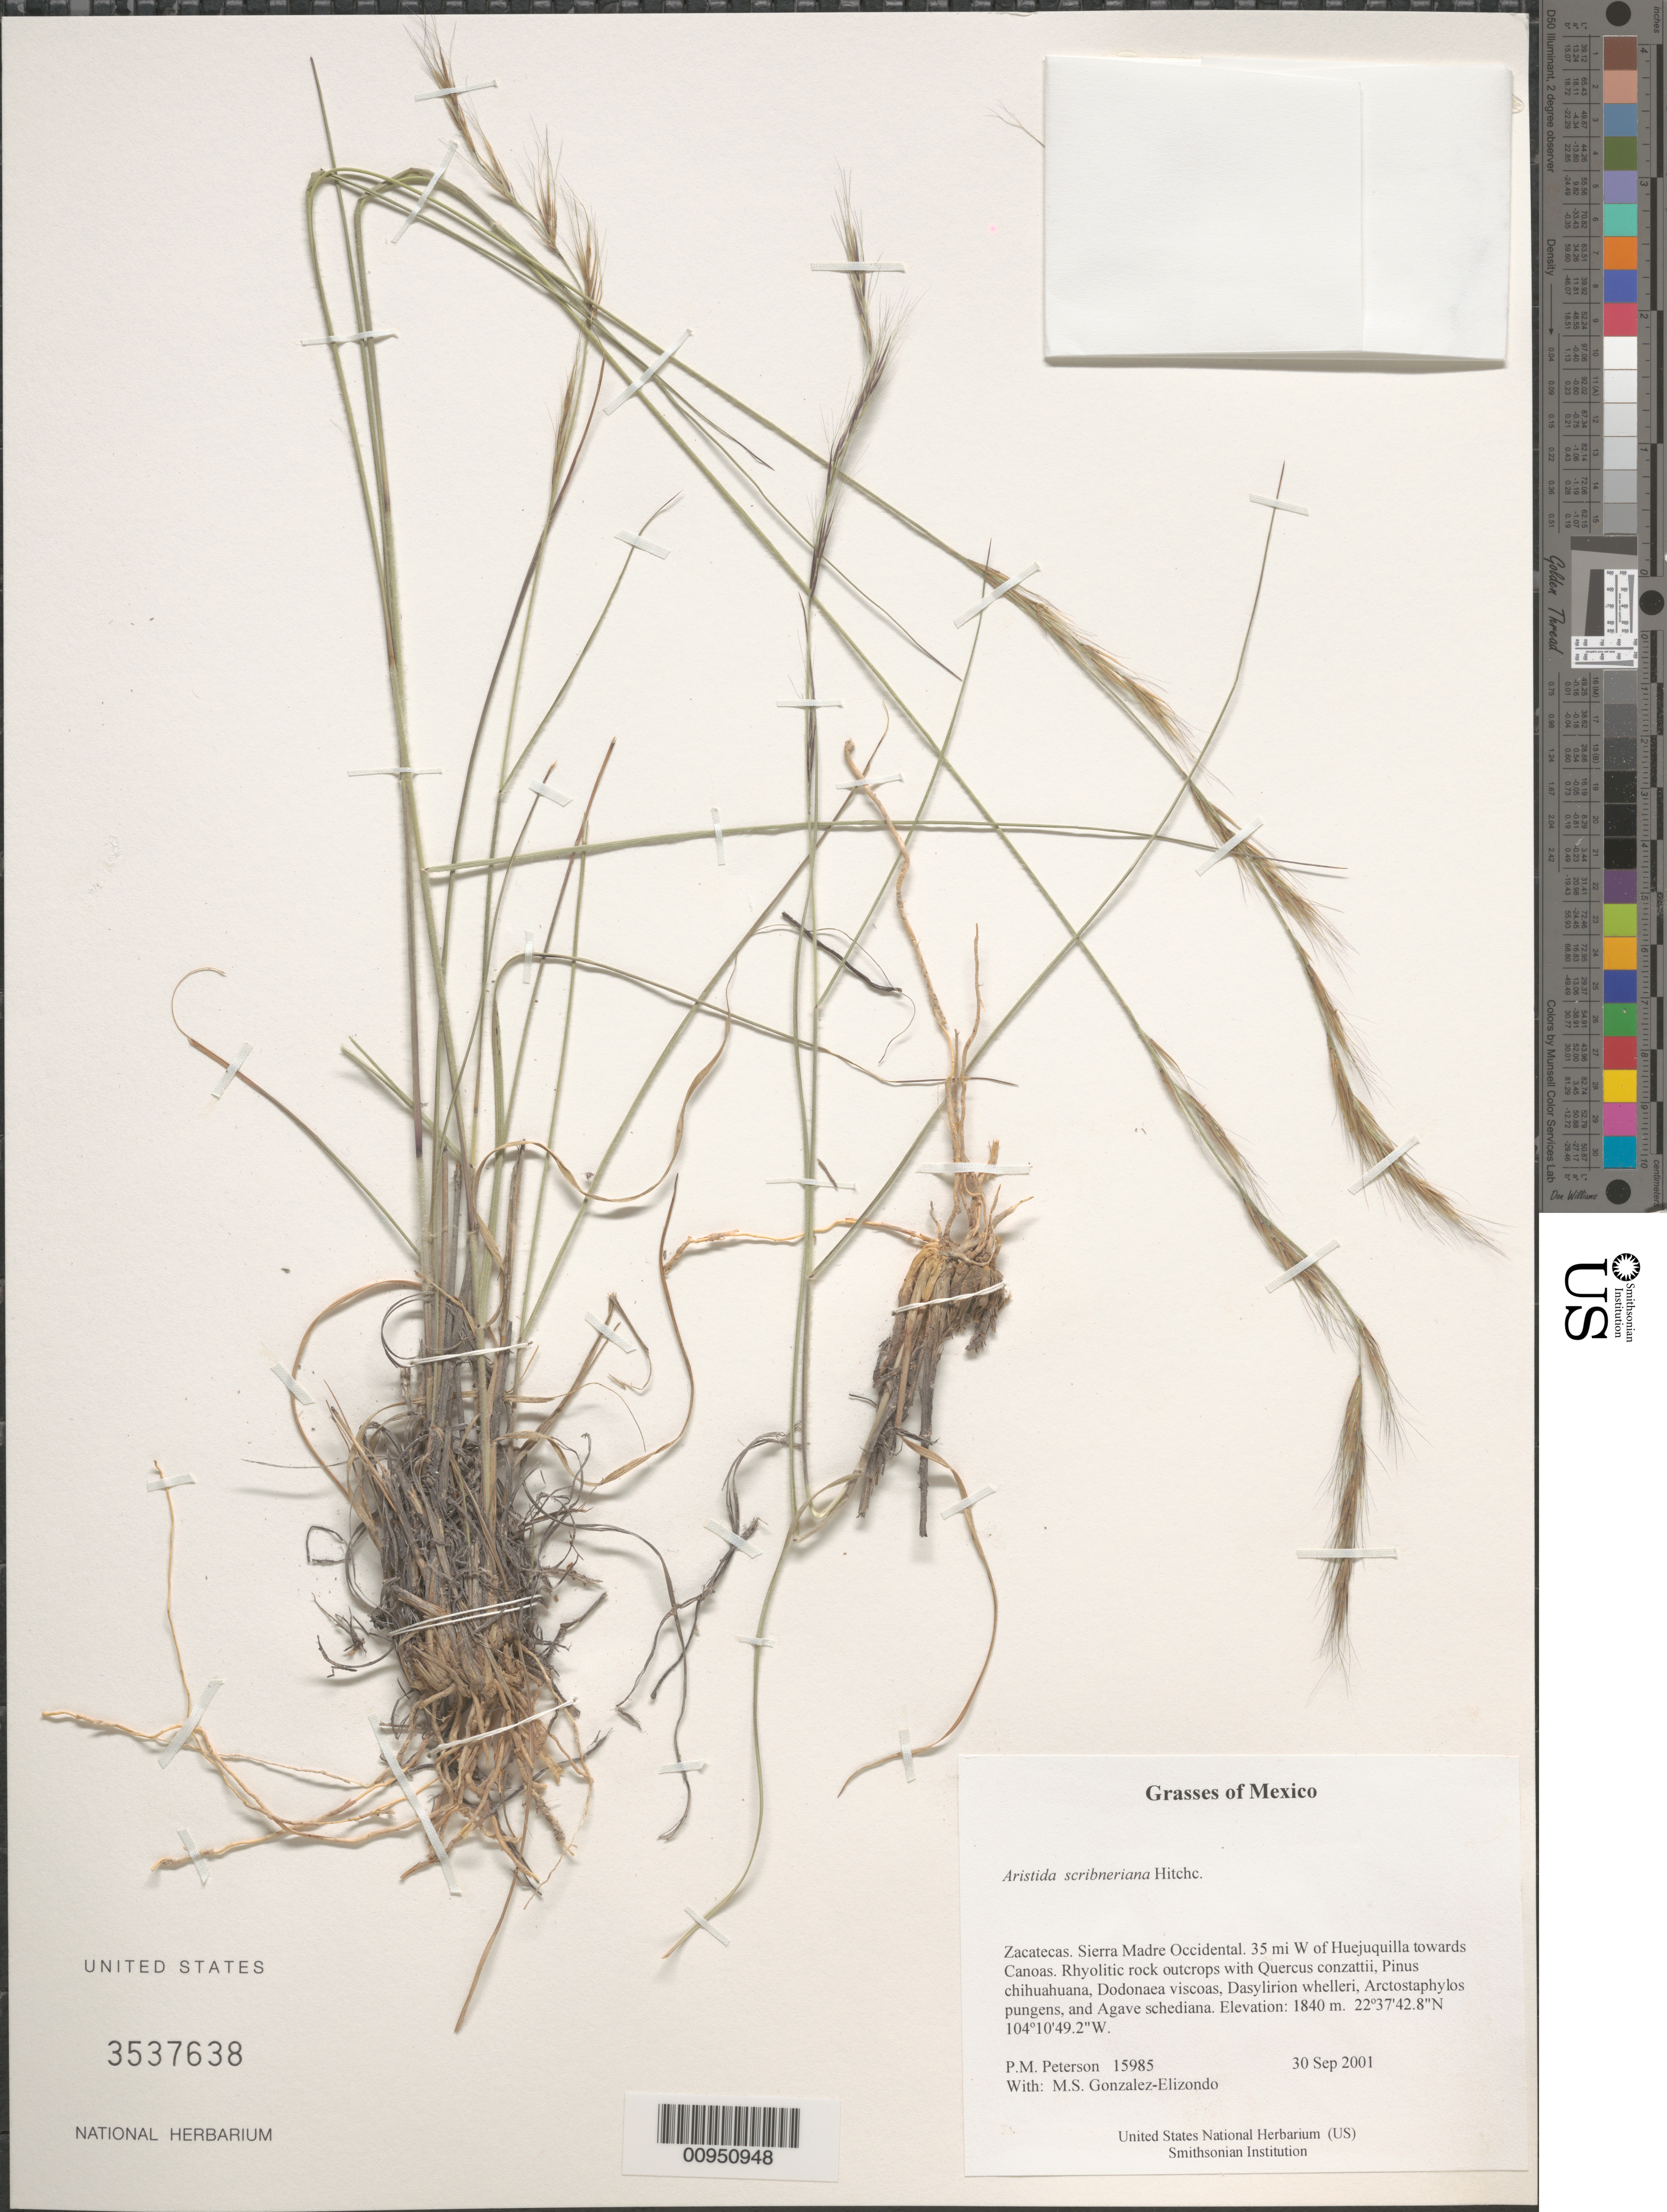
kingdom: Plantae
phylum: Tracheophyta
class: Liliopsida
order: Poales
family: Poaceae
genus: Aristida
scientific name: Aristida scribneriana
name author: Hitchc.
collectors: P. M. Peterson & M. S. González-Elizondo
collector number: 15985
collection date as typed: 30 Sep 2001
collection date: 2001-09-30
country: Mexico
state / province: Zacatecas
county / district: Sierra Madre Occidental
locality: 35 mi W of Huejuquilla towards Canoas. Rhyolitic rock outcrops with Quercus conzattii, Pinus chihuahuana, Dodonaea viscoas, Dasylirion whelleri, Arctostaphylos pungens, and Agave schediana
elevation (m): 1840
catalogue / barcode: US 3537638